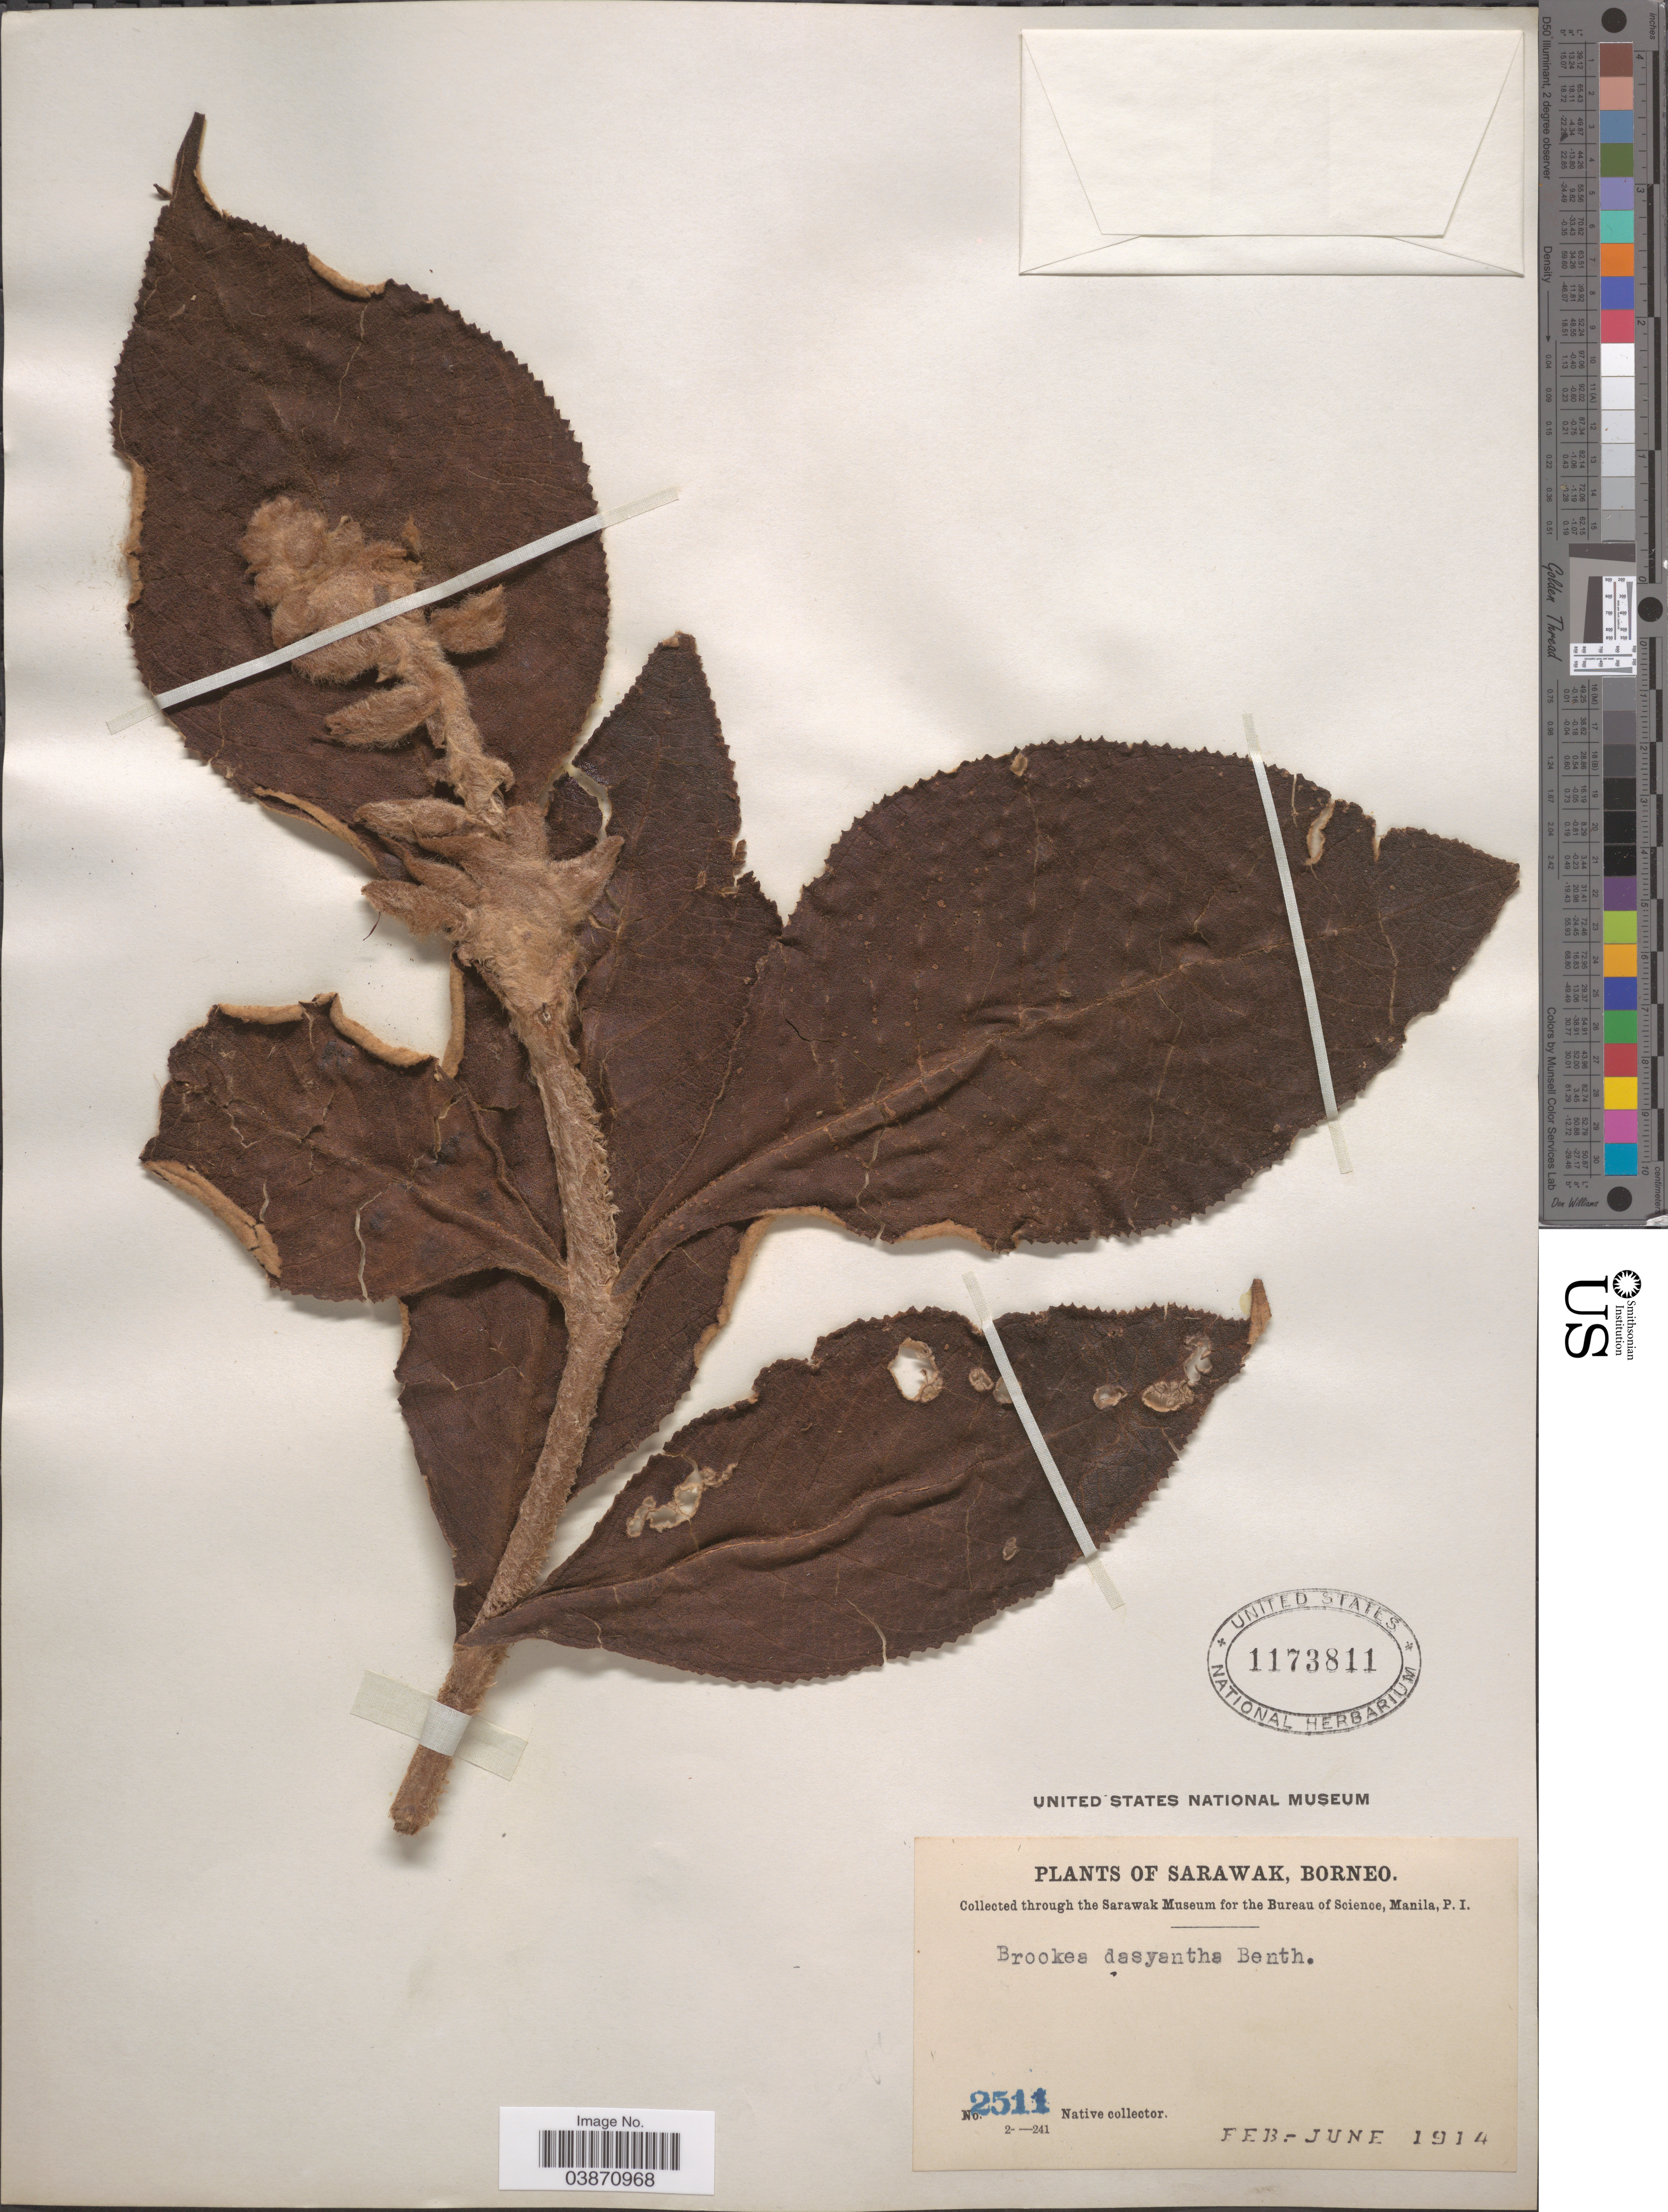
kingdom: Plantae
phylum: Tracheophyta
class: Magnoliopsida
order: Lamiales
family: Plantaginaceae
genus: Brookea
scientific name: Brookea dasyantha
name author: Benth.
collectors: Native collector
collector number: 2511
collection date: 1914-02/1914-06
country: Malaysia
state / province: Sarawak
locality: Borneo.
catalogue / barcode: US 1173811